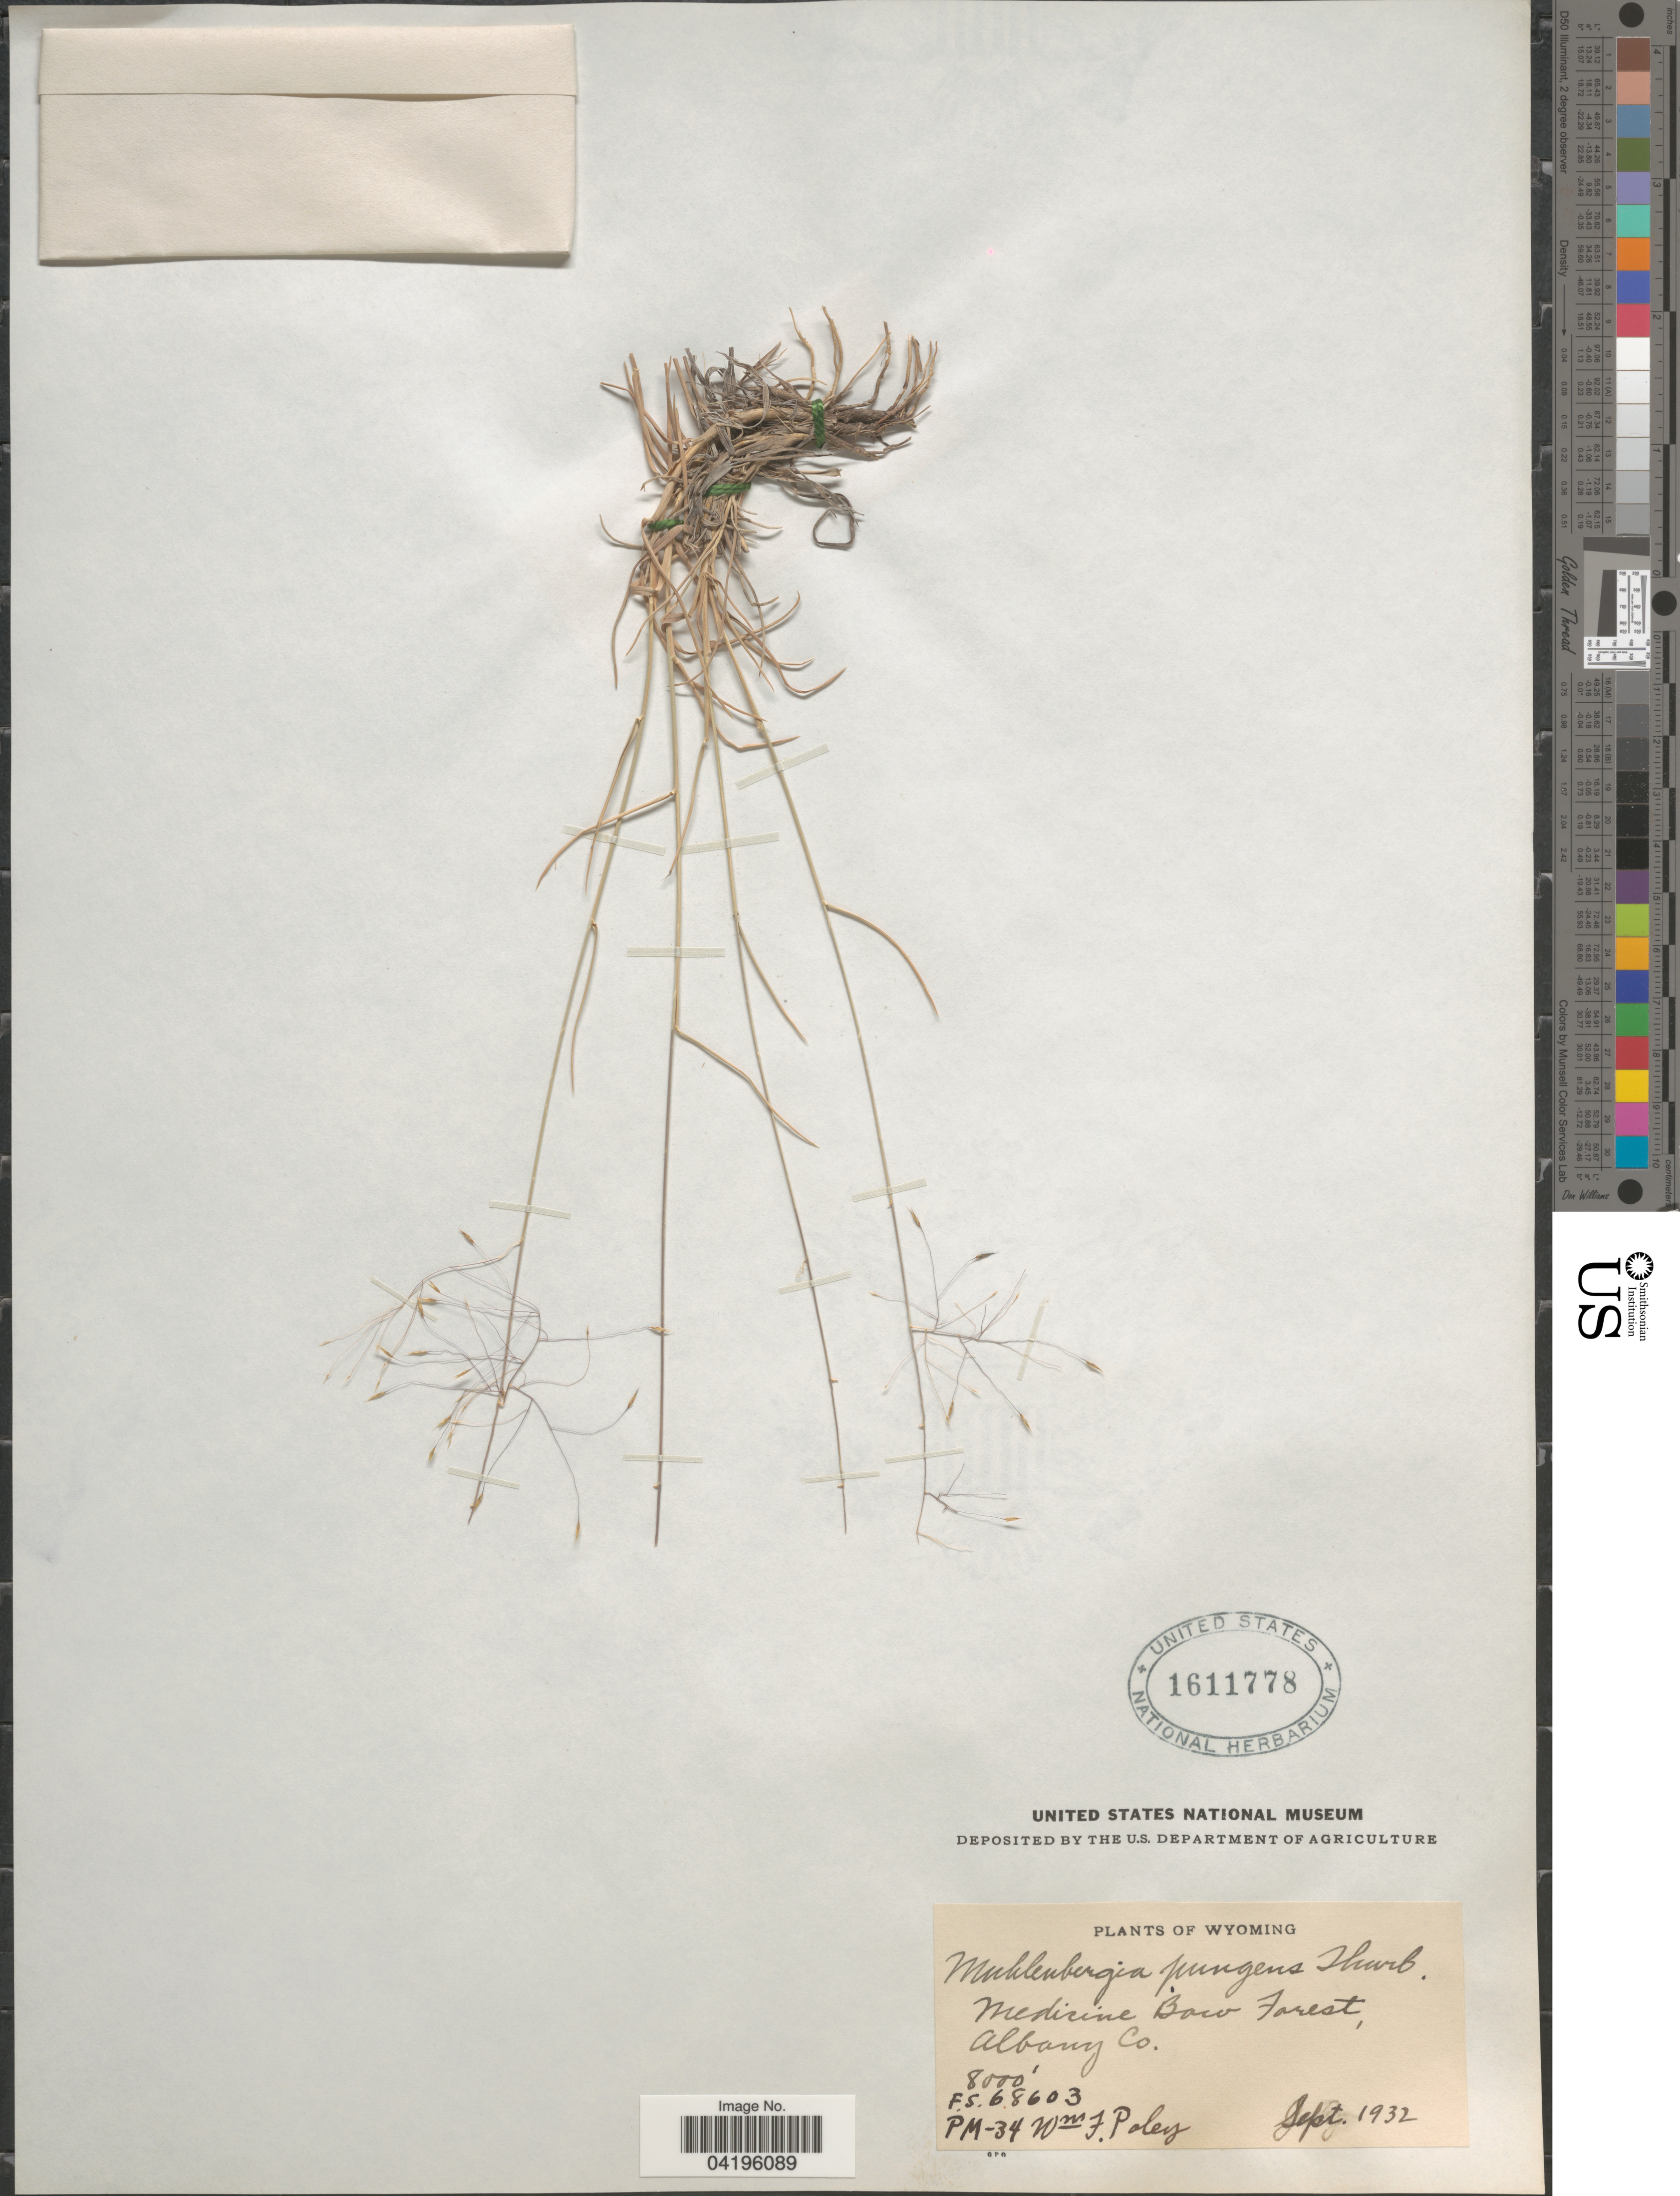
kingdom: Plantae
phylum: Tracheophyta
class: Liliopsida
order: Poales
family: Poaceae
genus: Muhlenbergia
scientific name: Muhlenbergia pungens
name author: Thurb. ex A. Gray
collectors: W. Poley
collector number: PM-34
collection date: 1932-09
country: United States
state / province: Wyoming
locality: Medicine Bow Forest, Albany Co.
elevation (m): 2438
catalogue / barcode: US 1611778